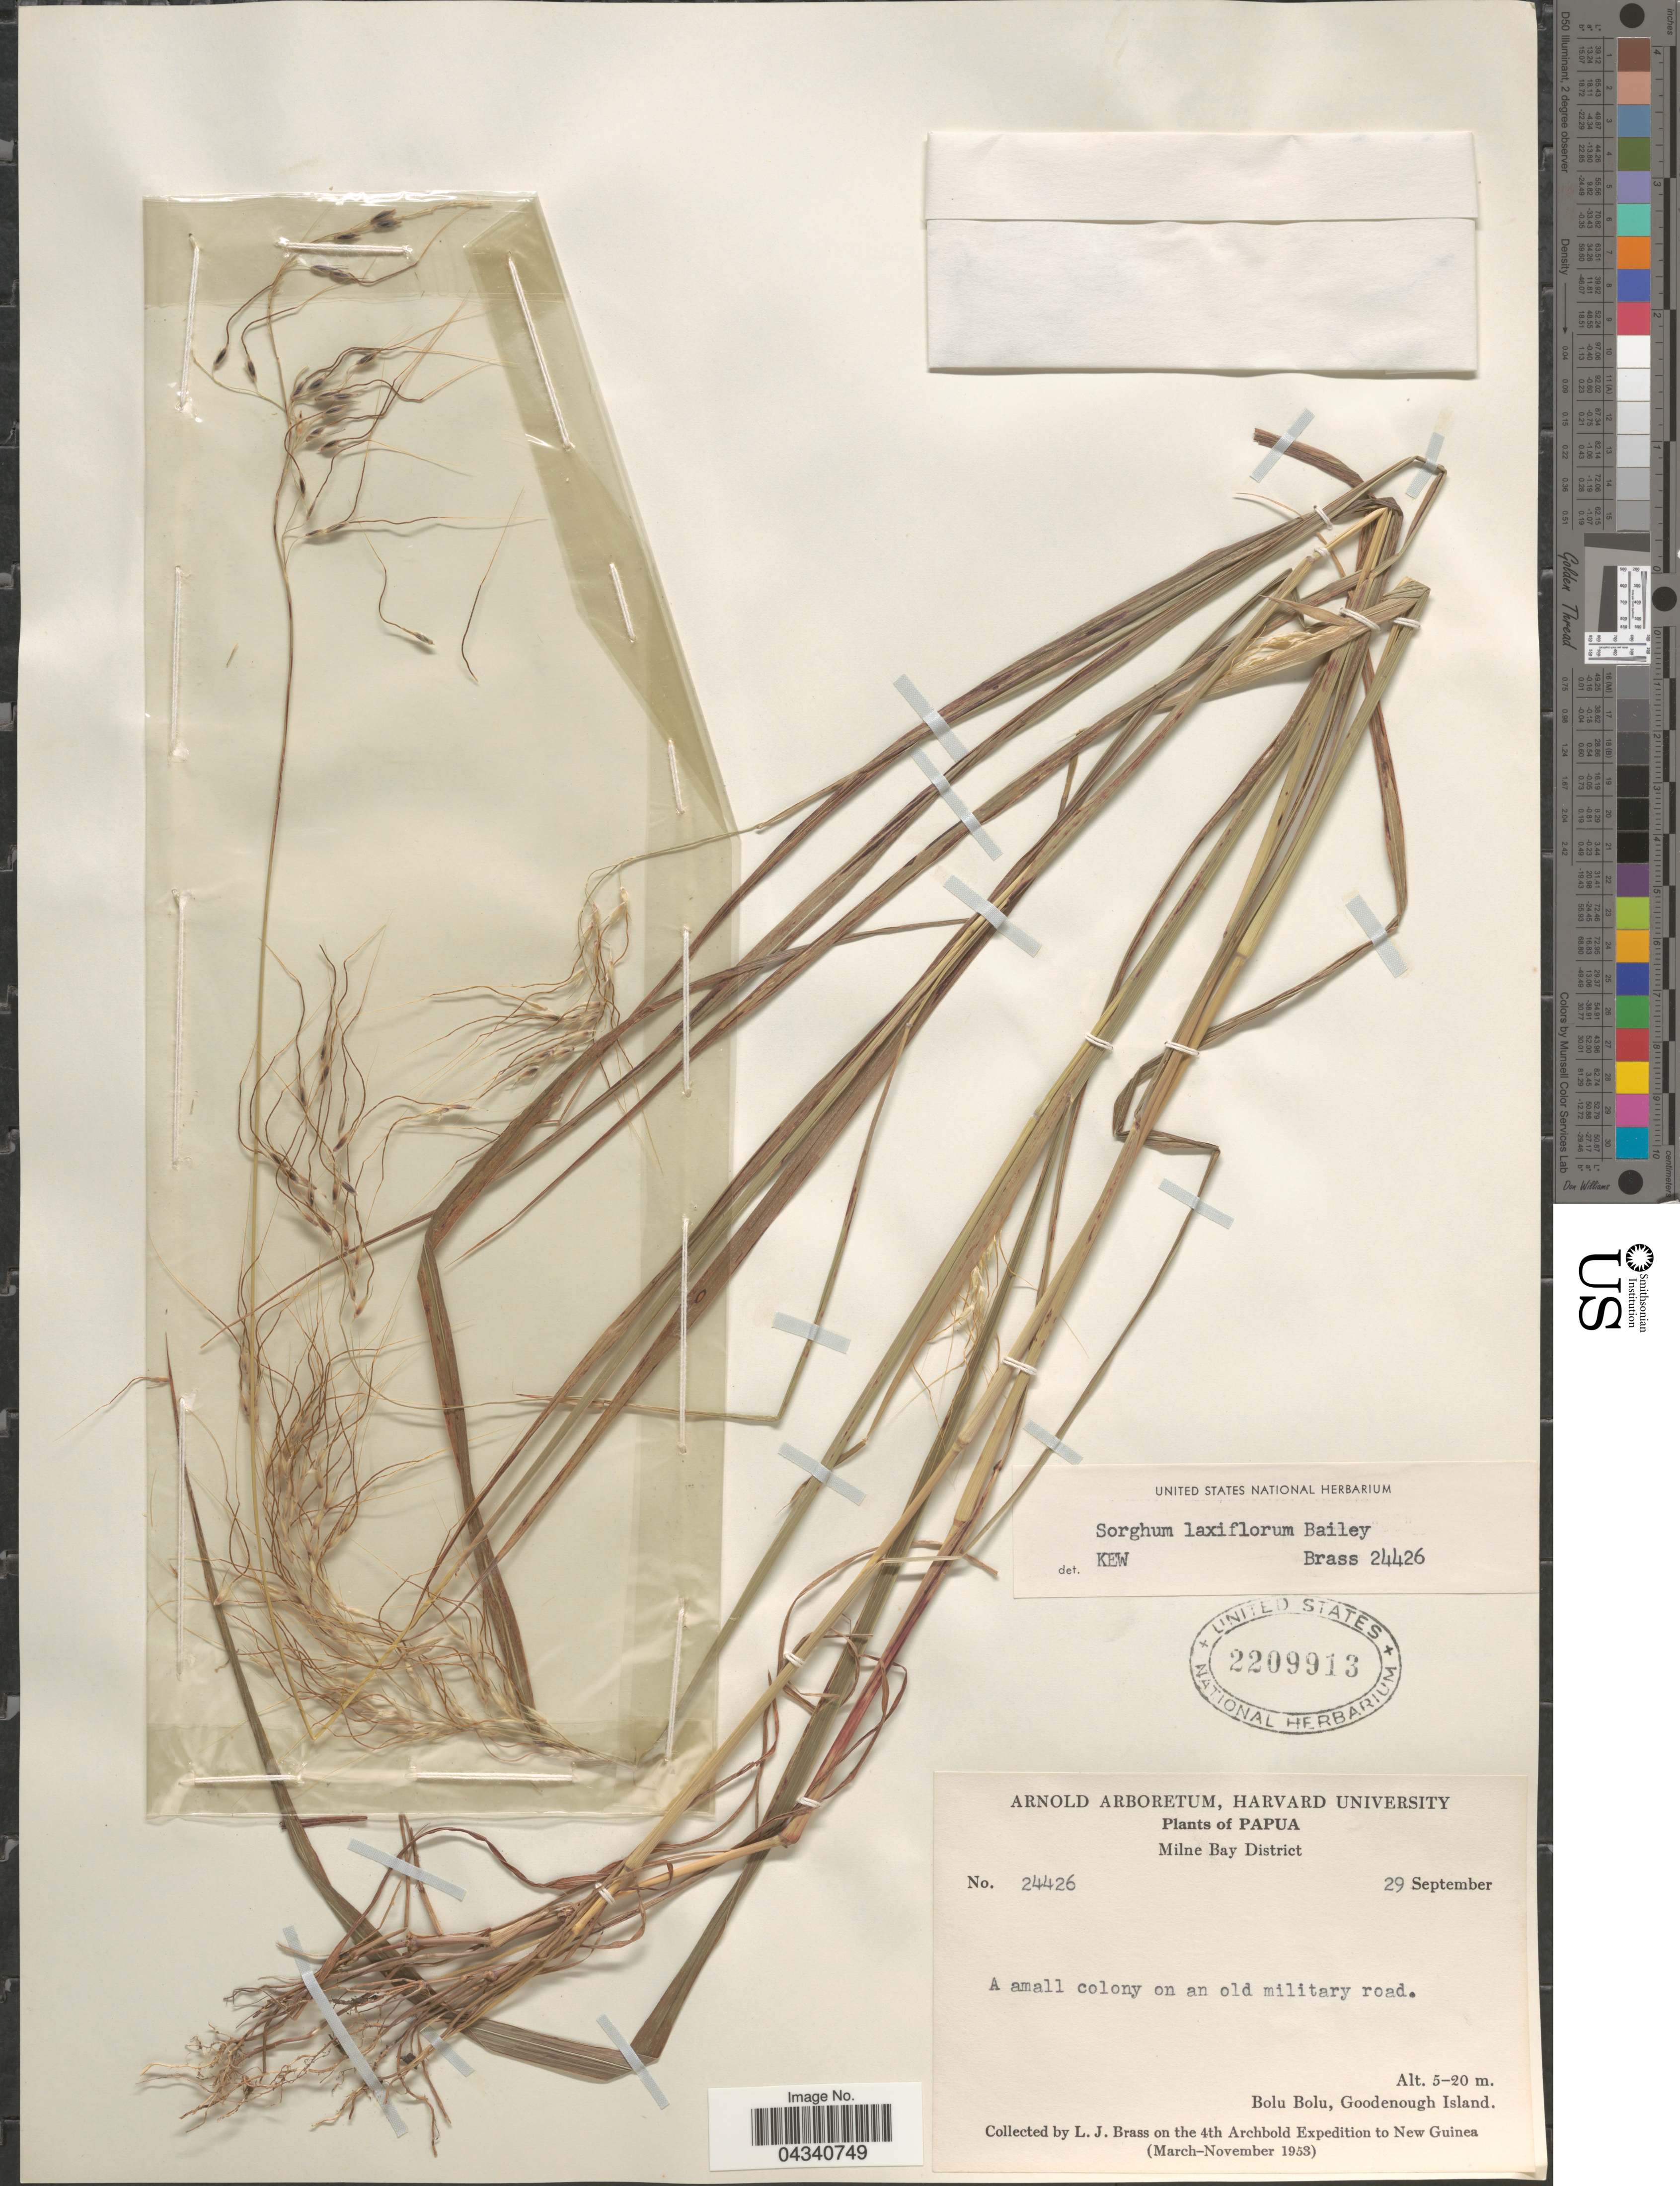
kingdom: Plantae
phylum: Tracheophyta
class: Liliopsida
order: Poales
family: Poaceae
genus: Sorghum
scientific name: Sorghum laxiflorum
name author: F.M. Bailey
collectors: L. J. Brass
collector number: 24426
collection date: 1953-09-29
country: Papua New Guinea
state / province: Milne Bay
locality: Papua. Milne Bay District. A amall colony on an old military road. Bolu Bolu, Goodenough Island. 4th Archbold Expedition to New Guinea (March-November 1953).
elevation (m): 5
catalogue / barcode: US 2209913